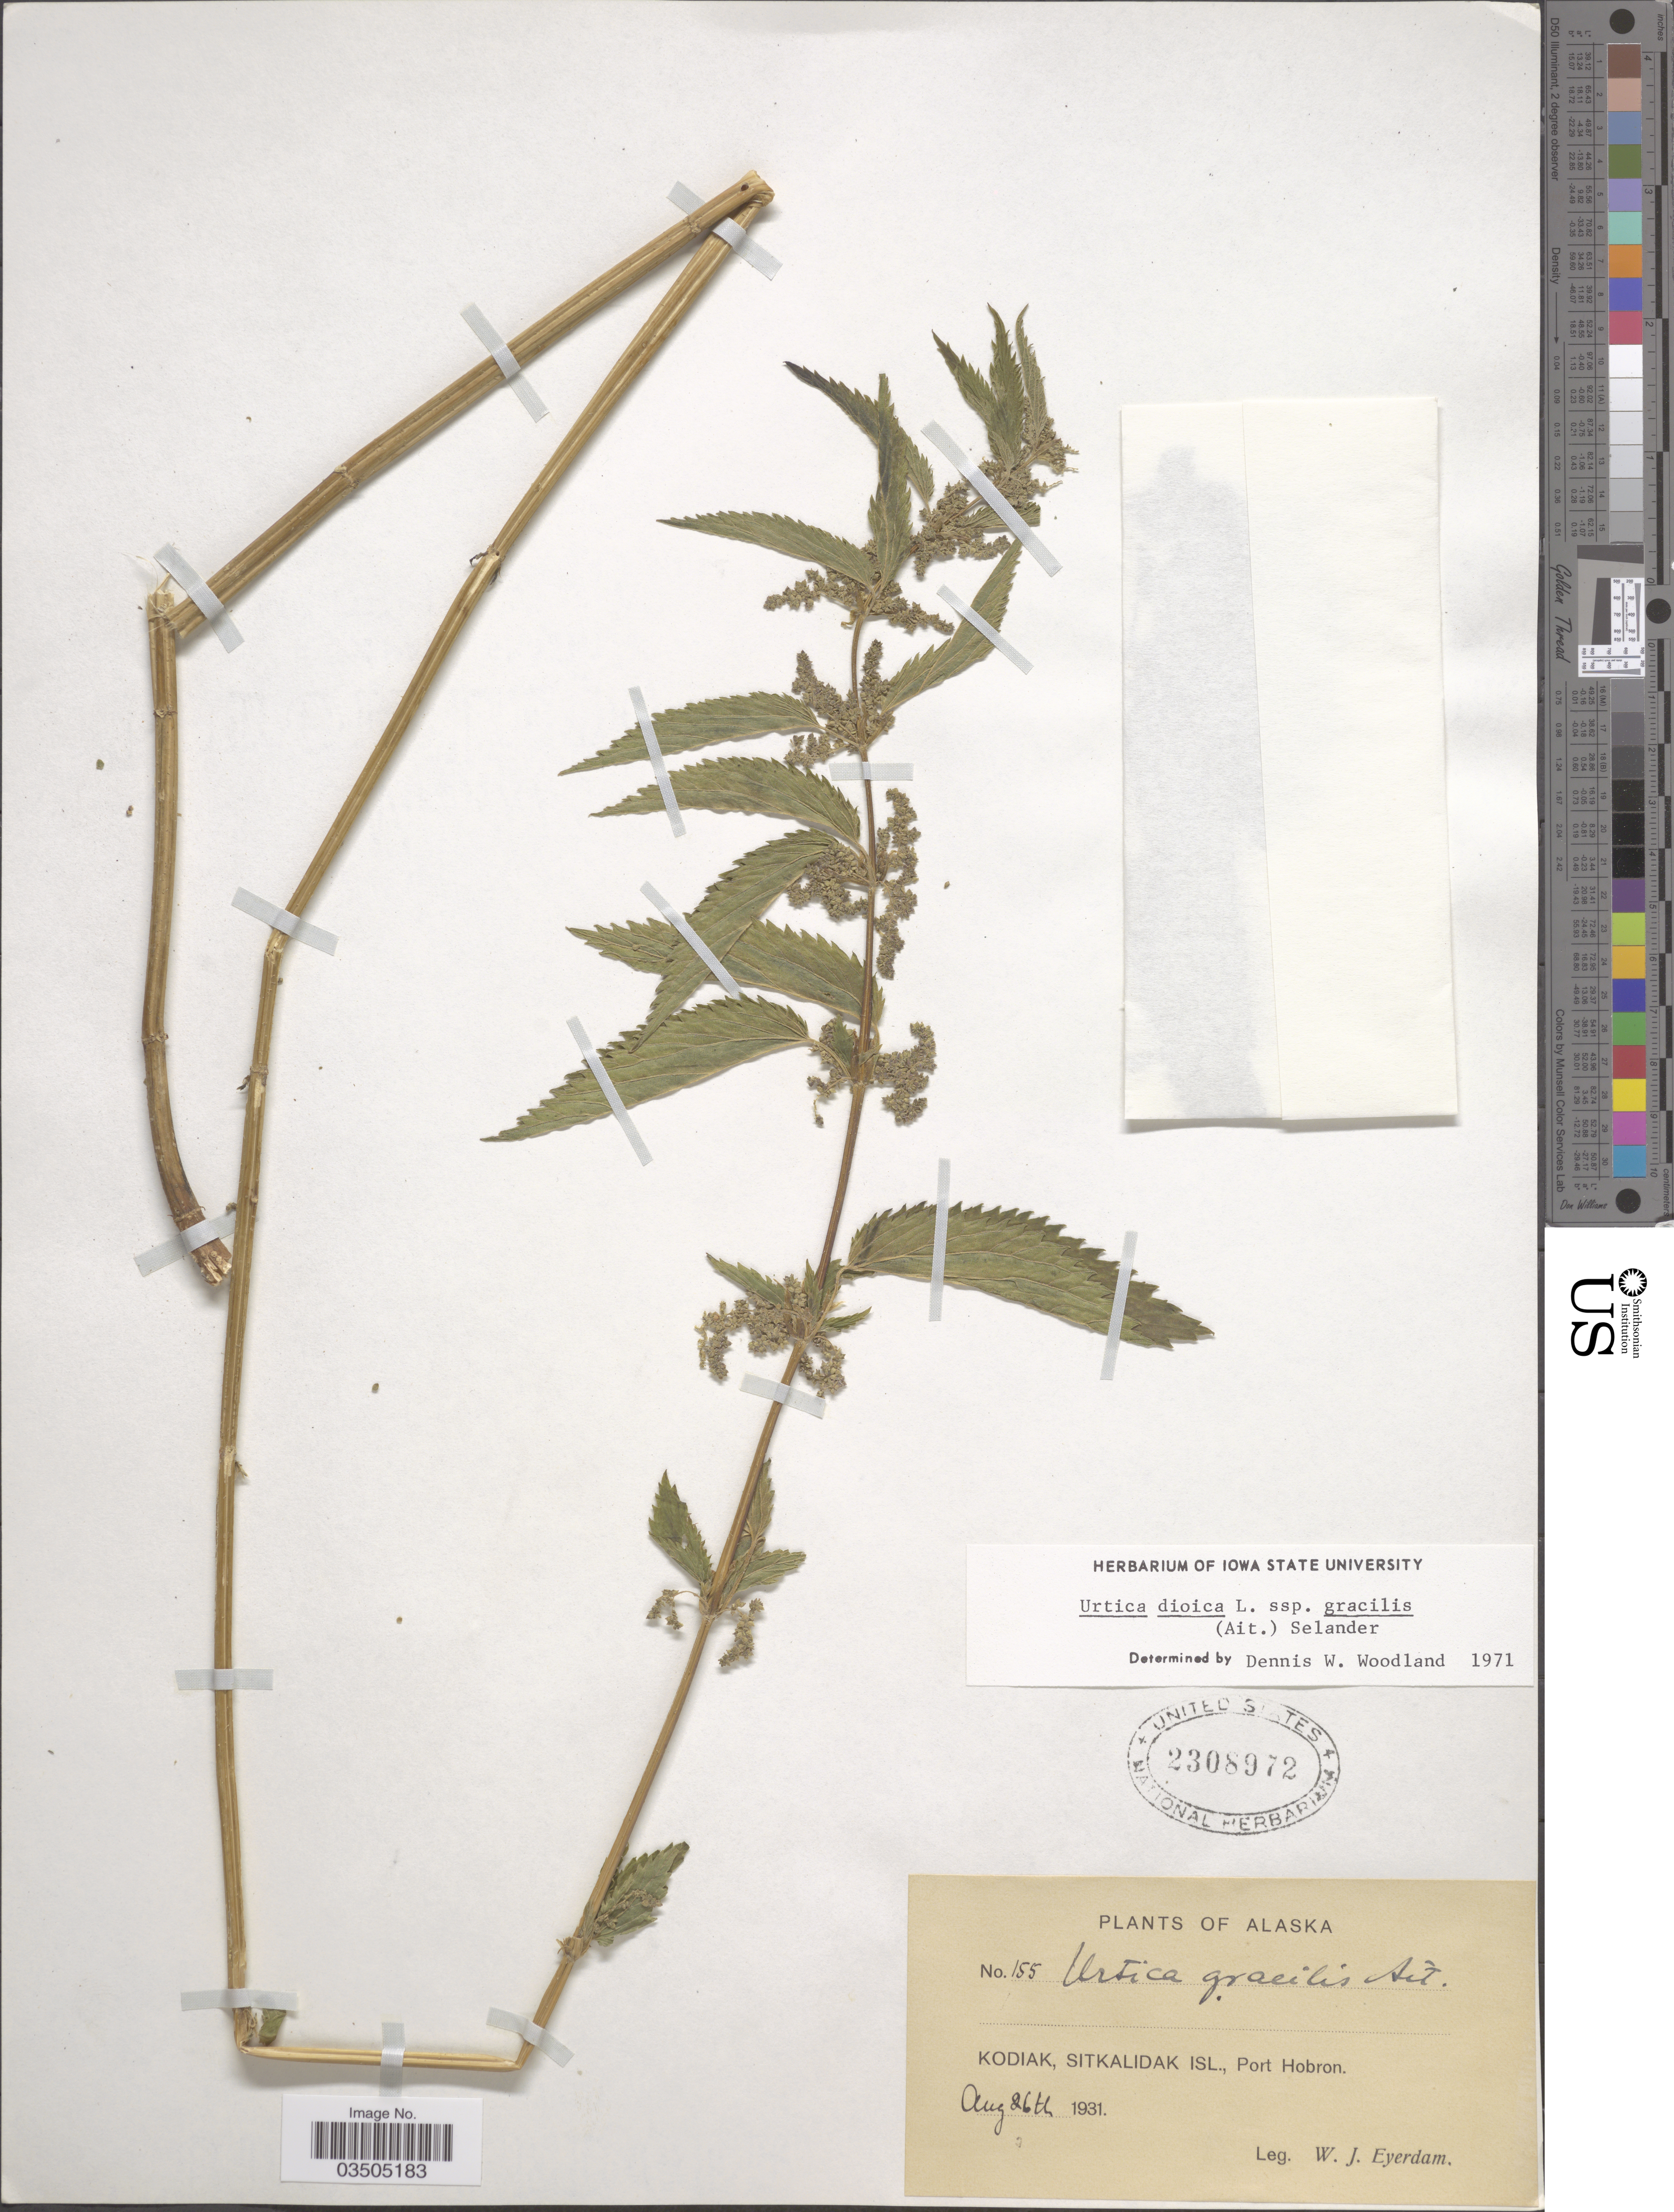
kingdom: Plantae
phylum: Tracheophyta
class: Magnoliopsida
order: Rosales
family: Urticaceae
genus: Urtica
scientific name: Urtica dioica subsp. gracilis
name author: L.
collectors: W. J. Eyerdam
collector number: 155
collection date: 1931-08-26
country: United States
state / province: Alaska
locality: Kodiak, Sitkalidak Isl., Port Hobron.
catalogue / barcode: US 2308972